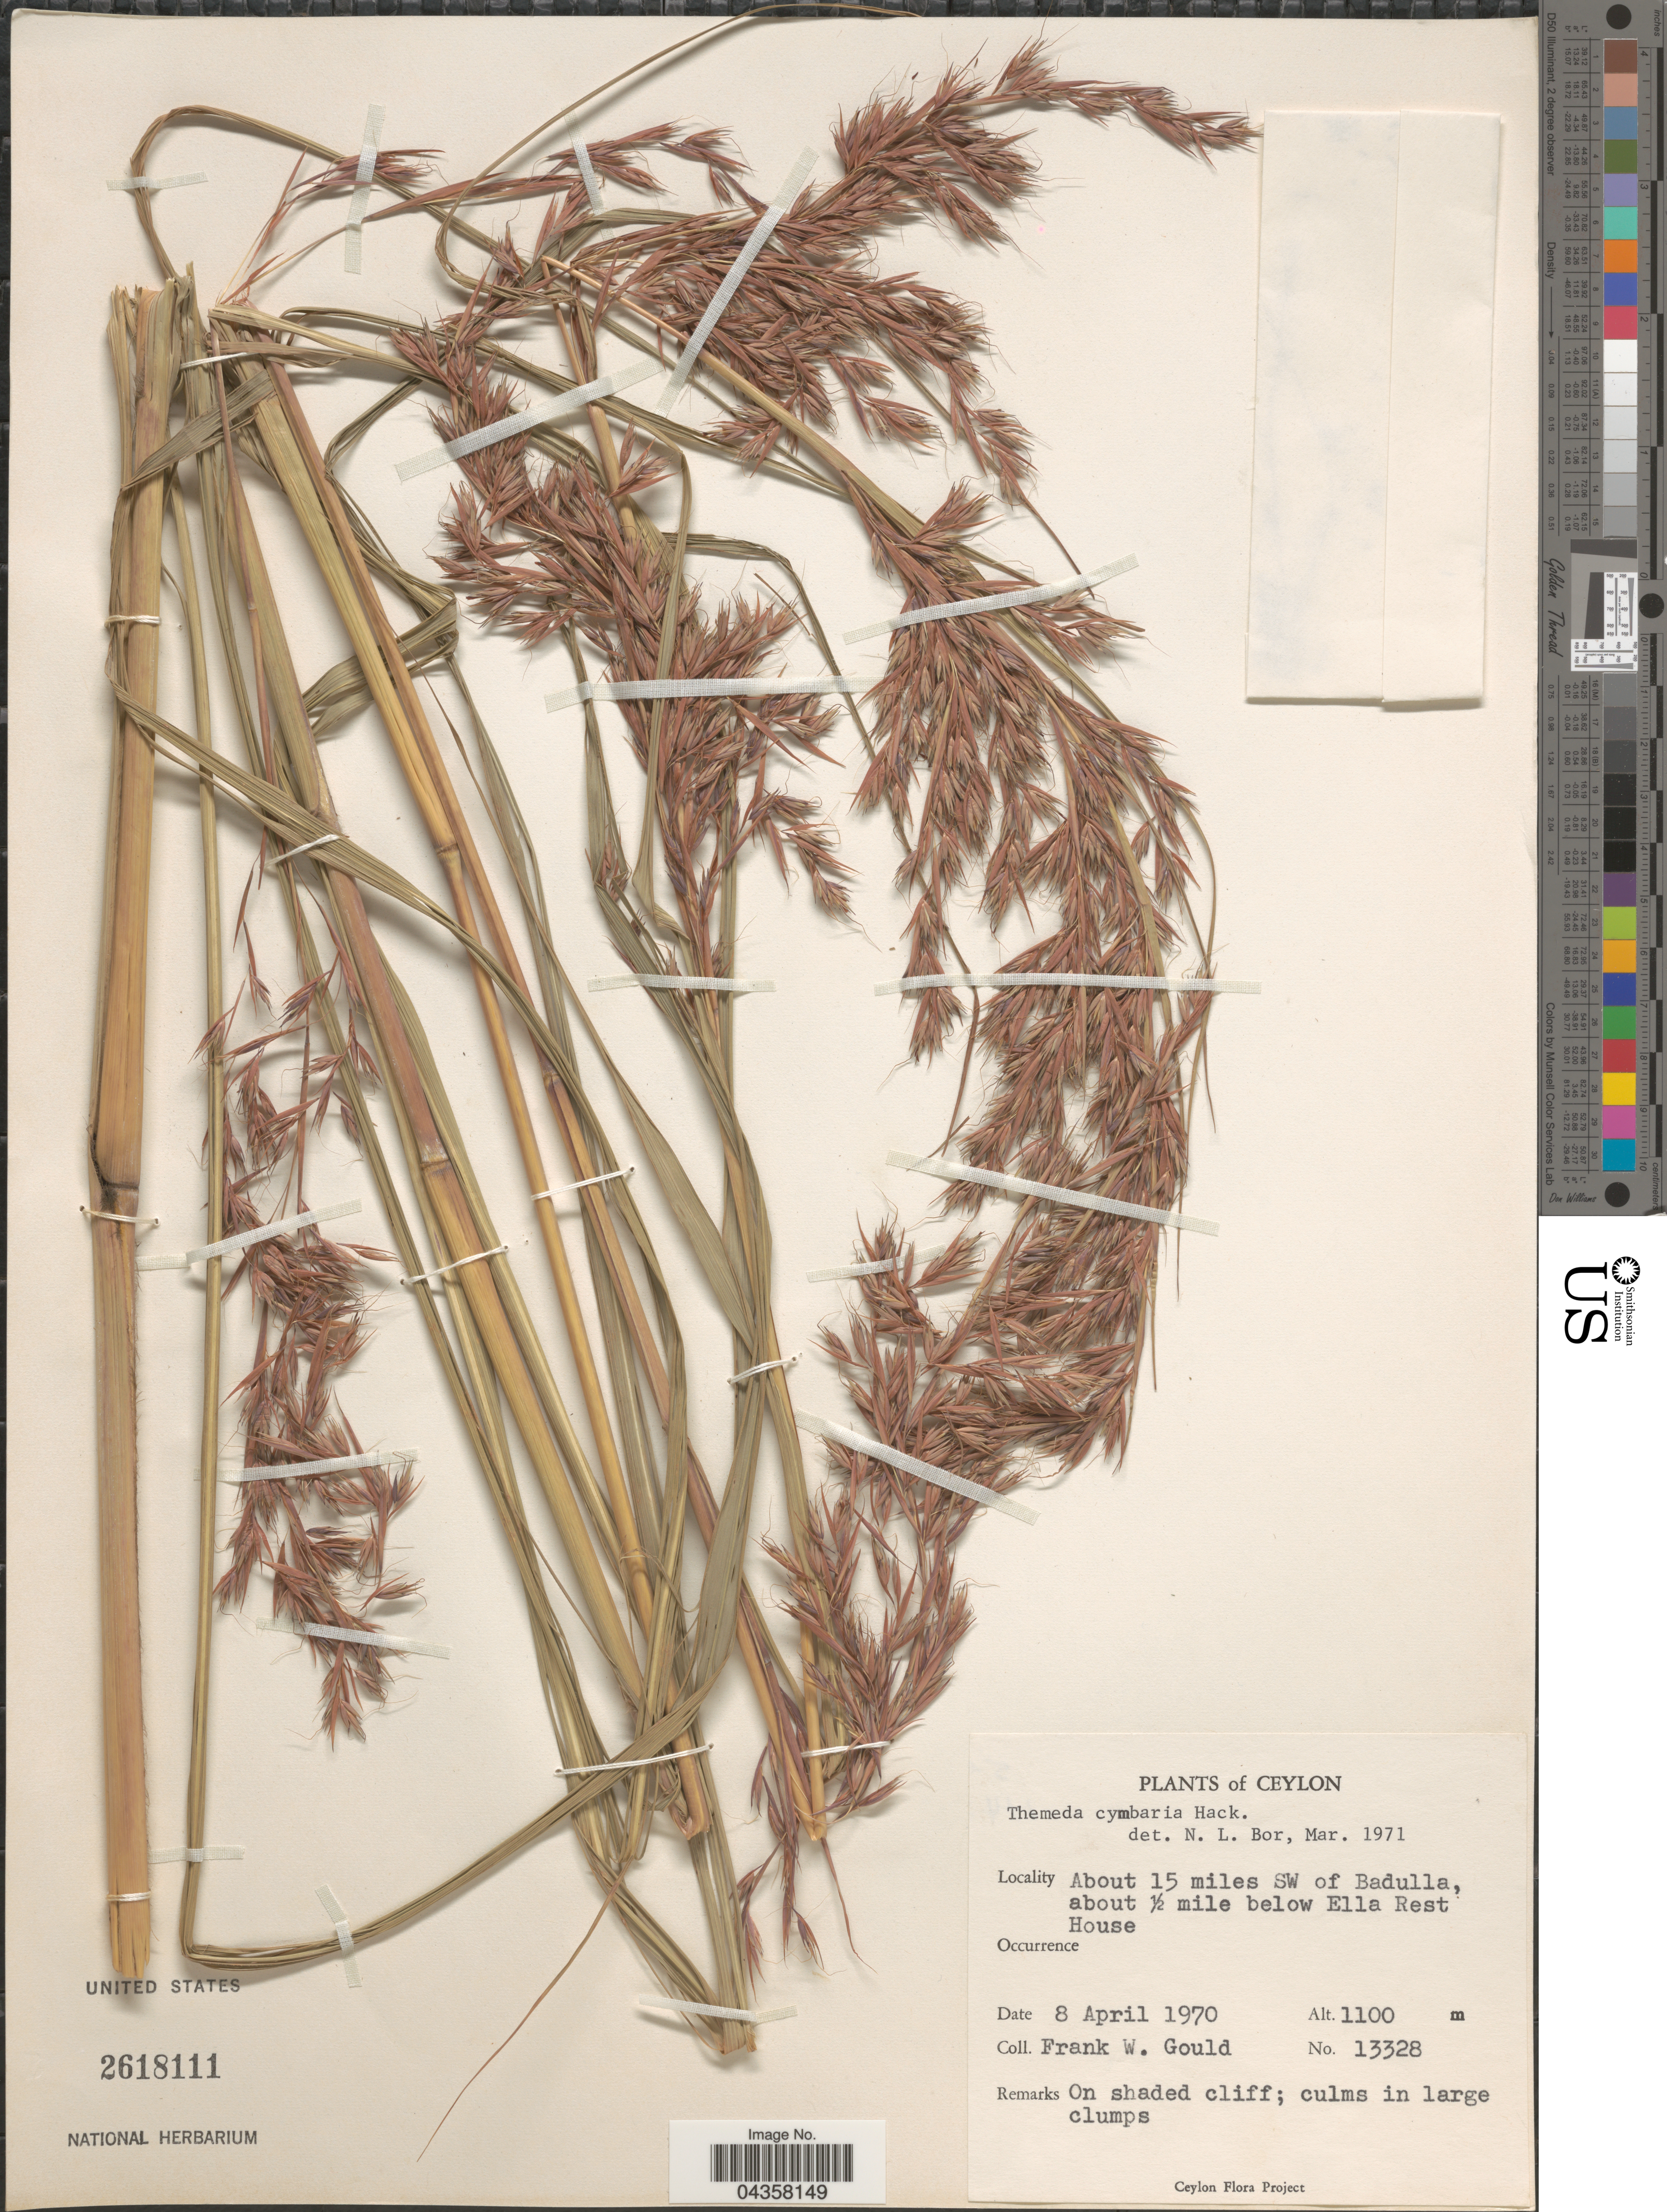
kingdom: Plantae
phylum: Tracheophyta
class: Liliopsida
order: Poales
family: Poaceae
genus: Themeda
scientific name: Themeda cymbaria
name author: Hack.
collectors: F. W. Gould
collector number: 13328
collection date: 1970-04-08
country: Sri Lanka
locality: Ceylon. About 15 miles SW of Badulla, about ½ mile below Ella Rest House.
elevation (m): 1100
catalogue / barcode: US 2618111